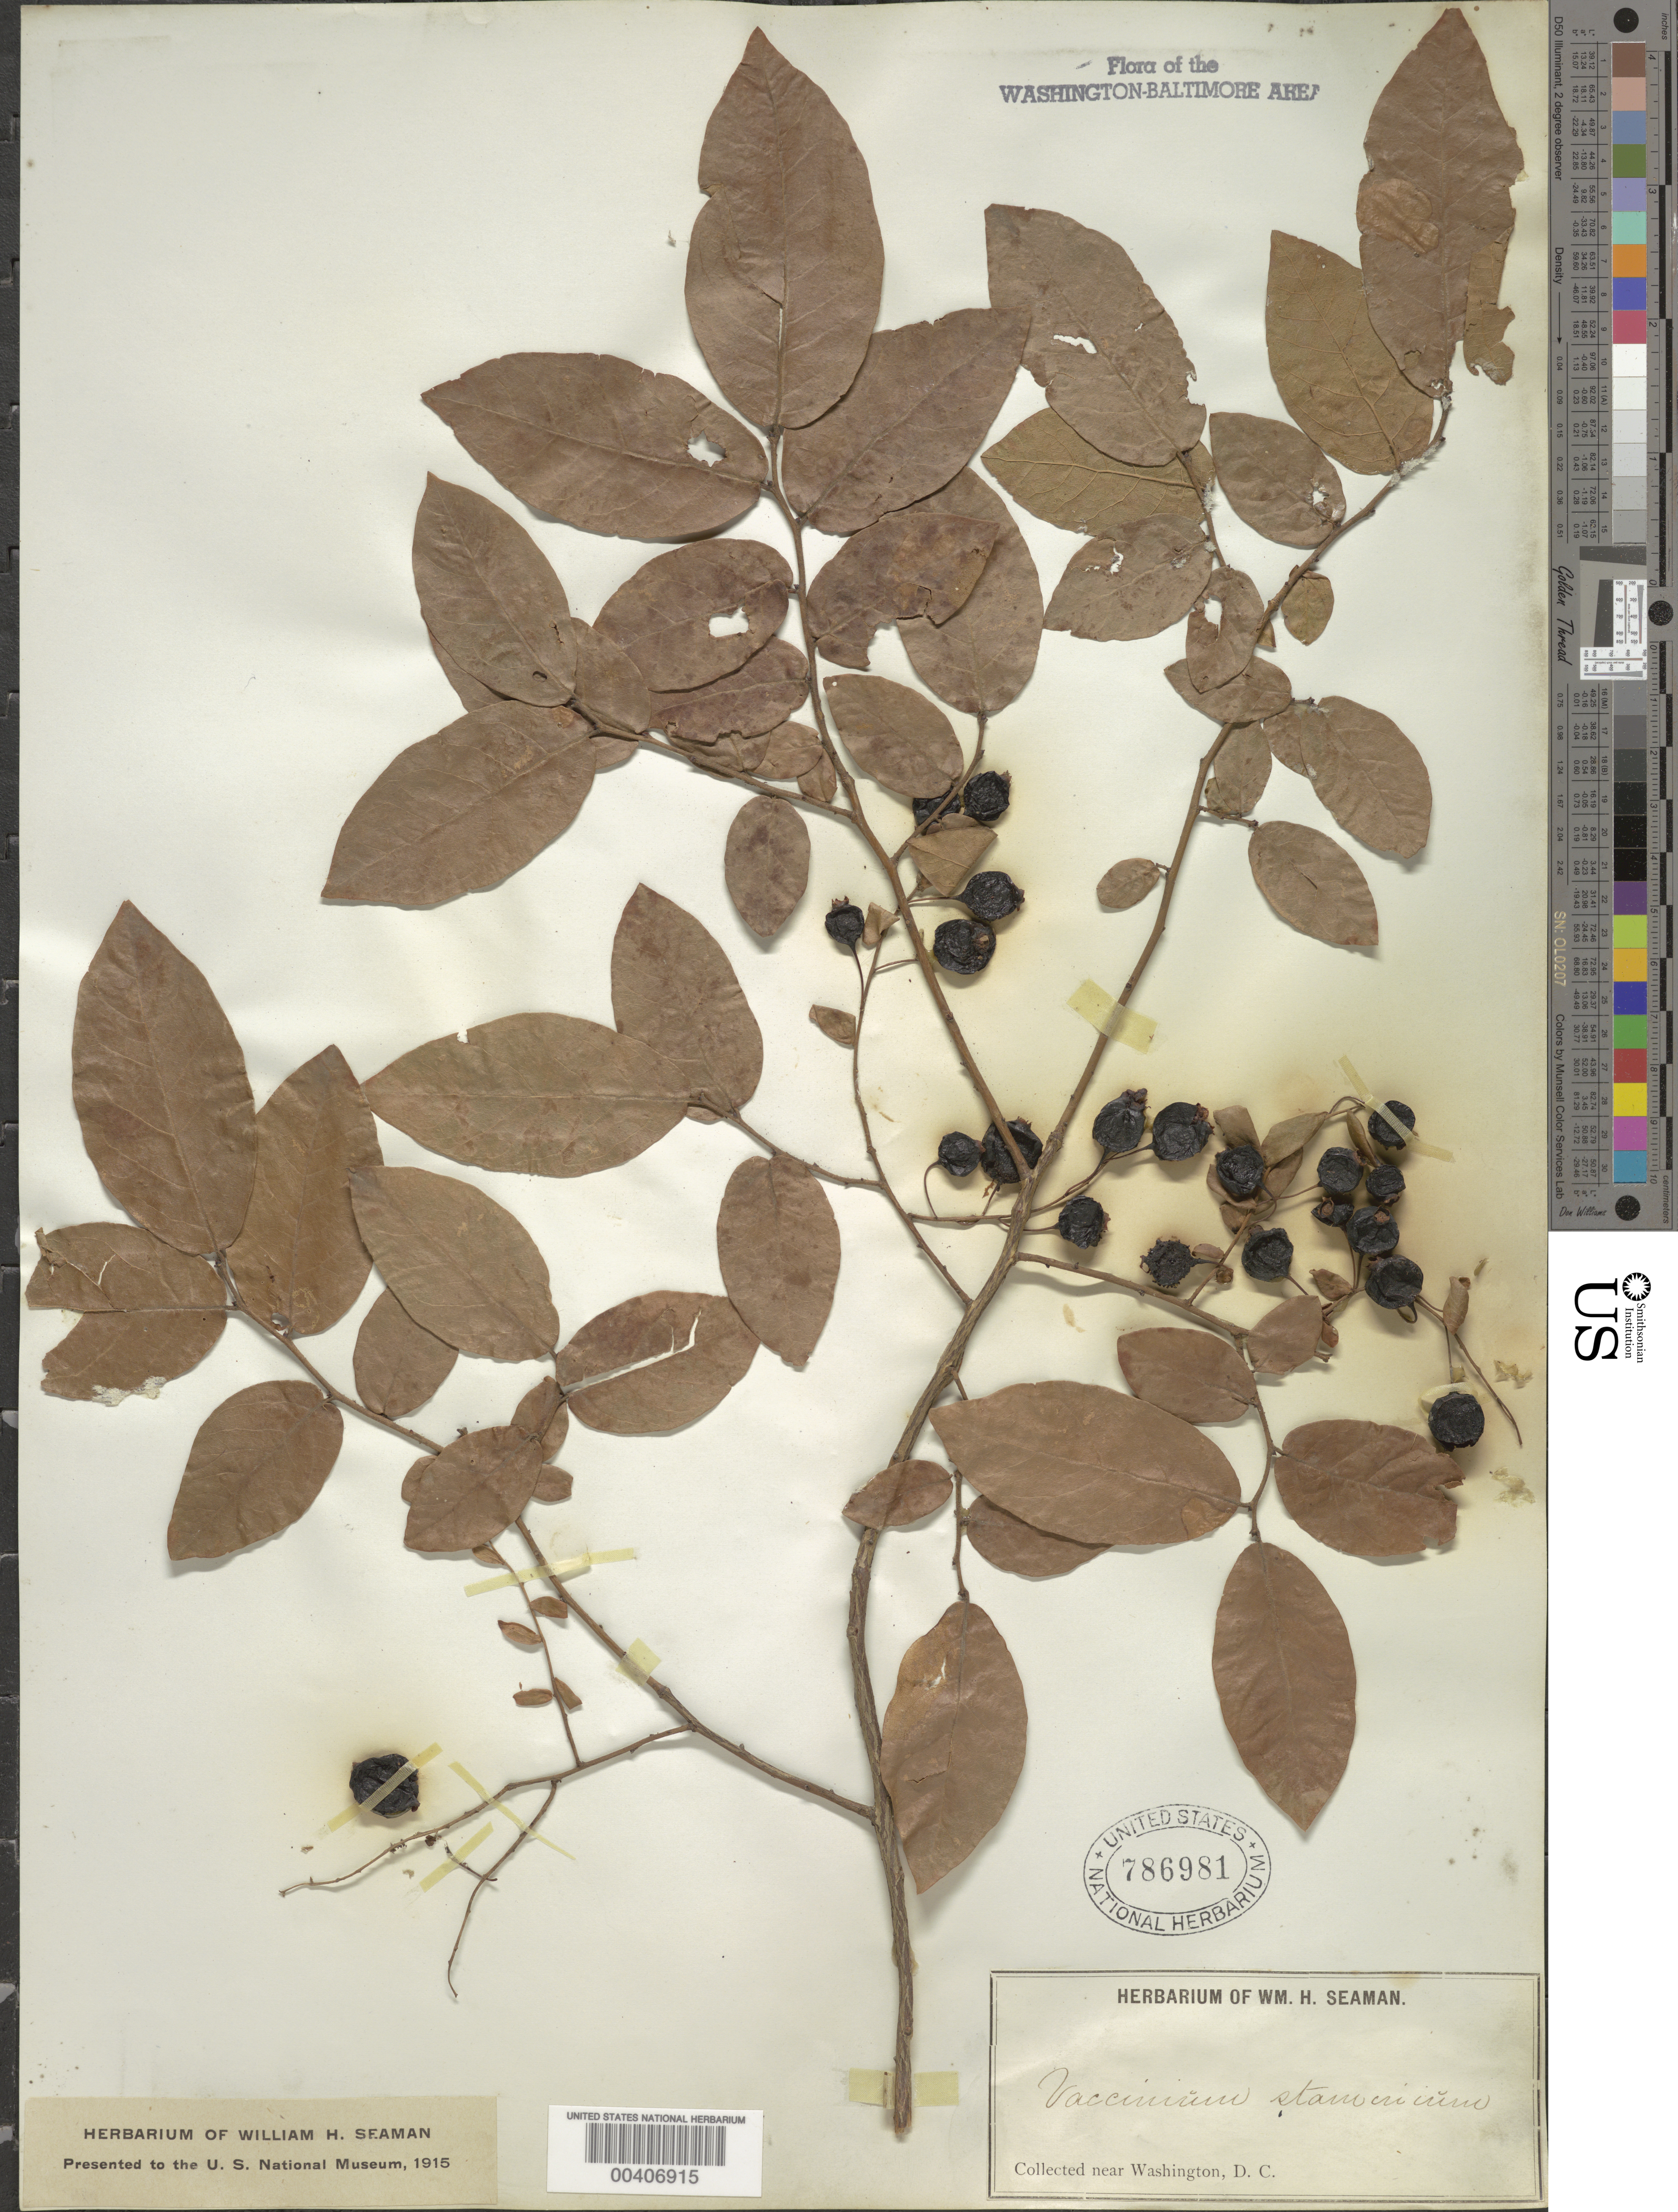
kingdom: Plantae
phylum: Tracheophyta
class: Magnoliopsida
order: Ericales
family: Ericaceae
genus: Vaccinium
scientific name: Vaccinium stamineum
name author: L.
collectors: W. Seaman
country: United States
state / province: District of Columbia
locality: Washington DC Area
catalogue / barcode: US 786981